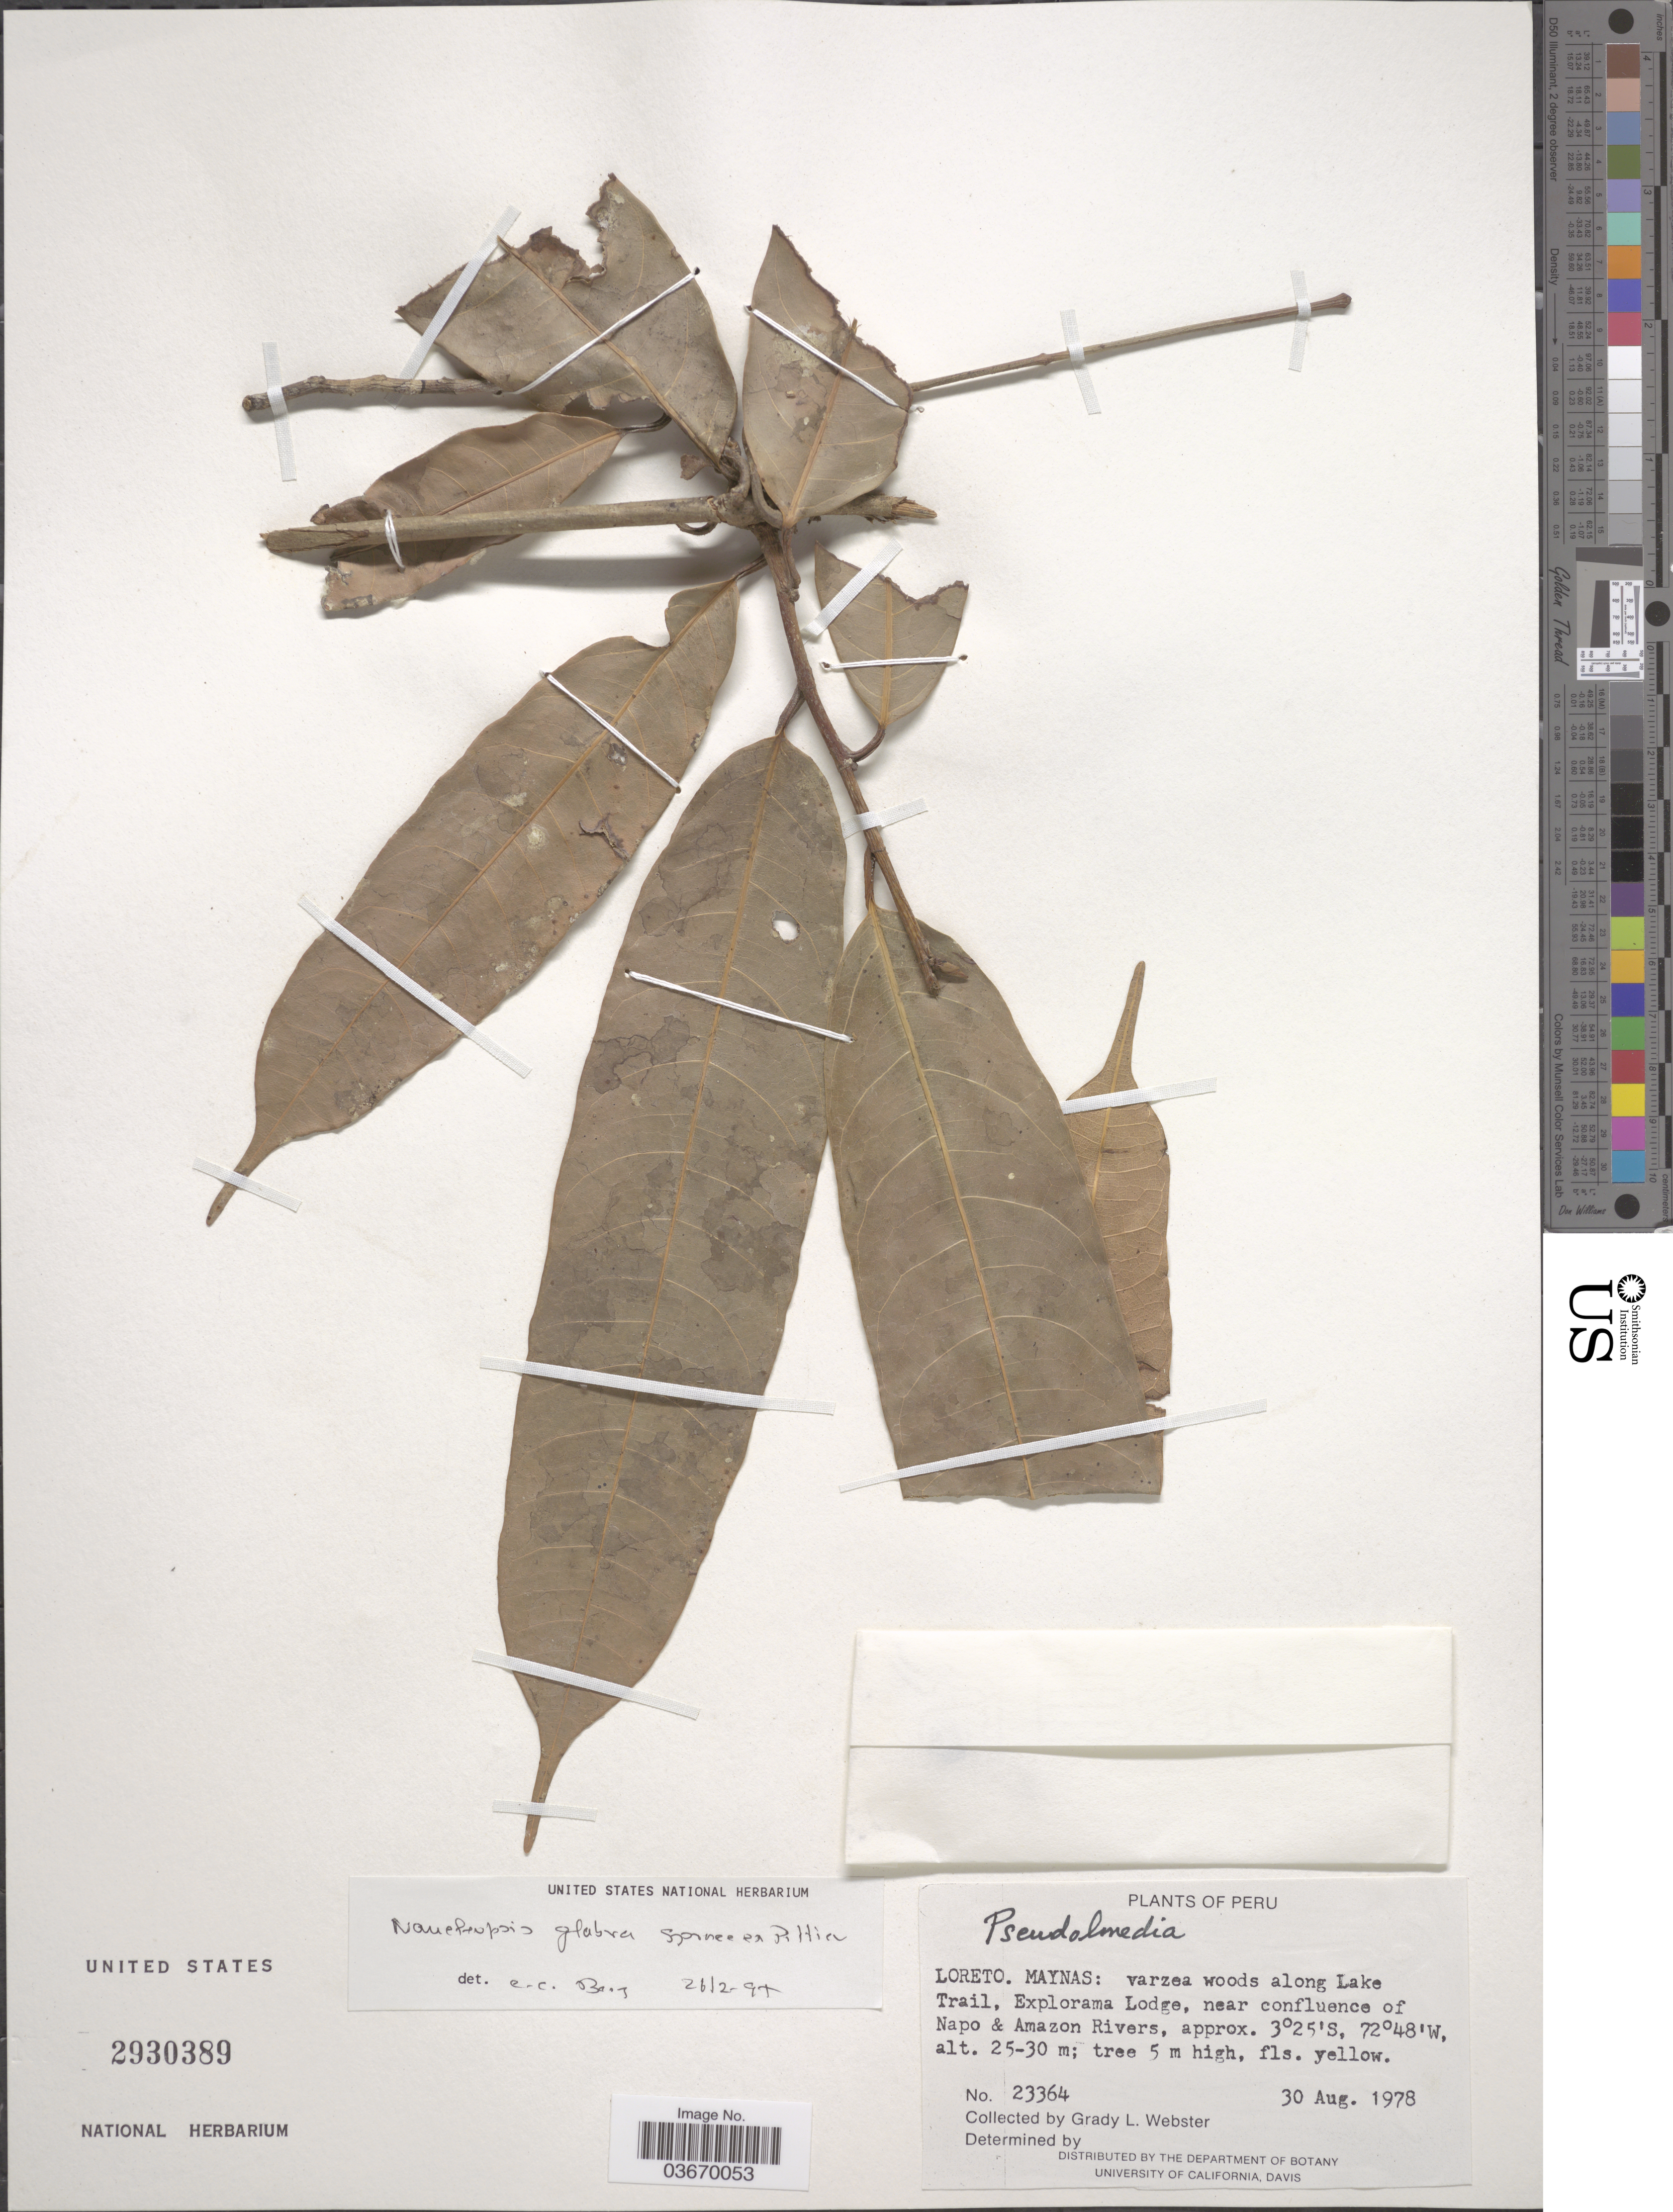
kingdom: Plantae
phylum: Tracheophyta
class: Magnoliopsida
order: Rosales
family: Moraceae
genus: Naucleopsis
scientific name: Naucleopsis glabra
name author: Spruce ex Pittier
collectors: G. L. Webster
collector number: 23364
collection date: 1978-08-30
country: Peru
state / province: Loreto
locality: Maynas: varzea woods along Lake Trail, Explorama Lodge, near confluence of Napo & Amazon Rivers.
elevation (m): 25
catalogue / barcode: US 2930389